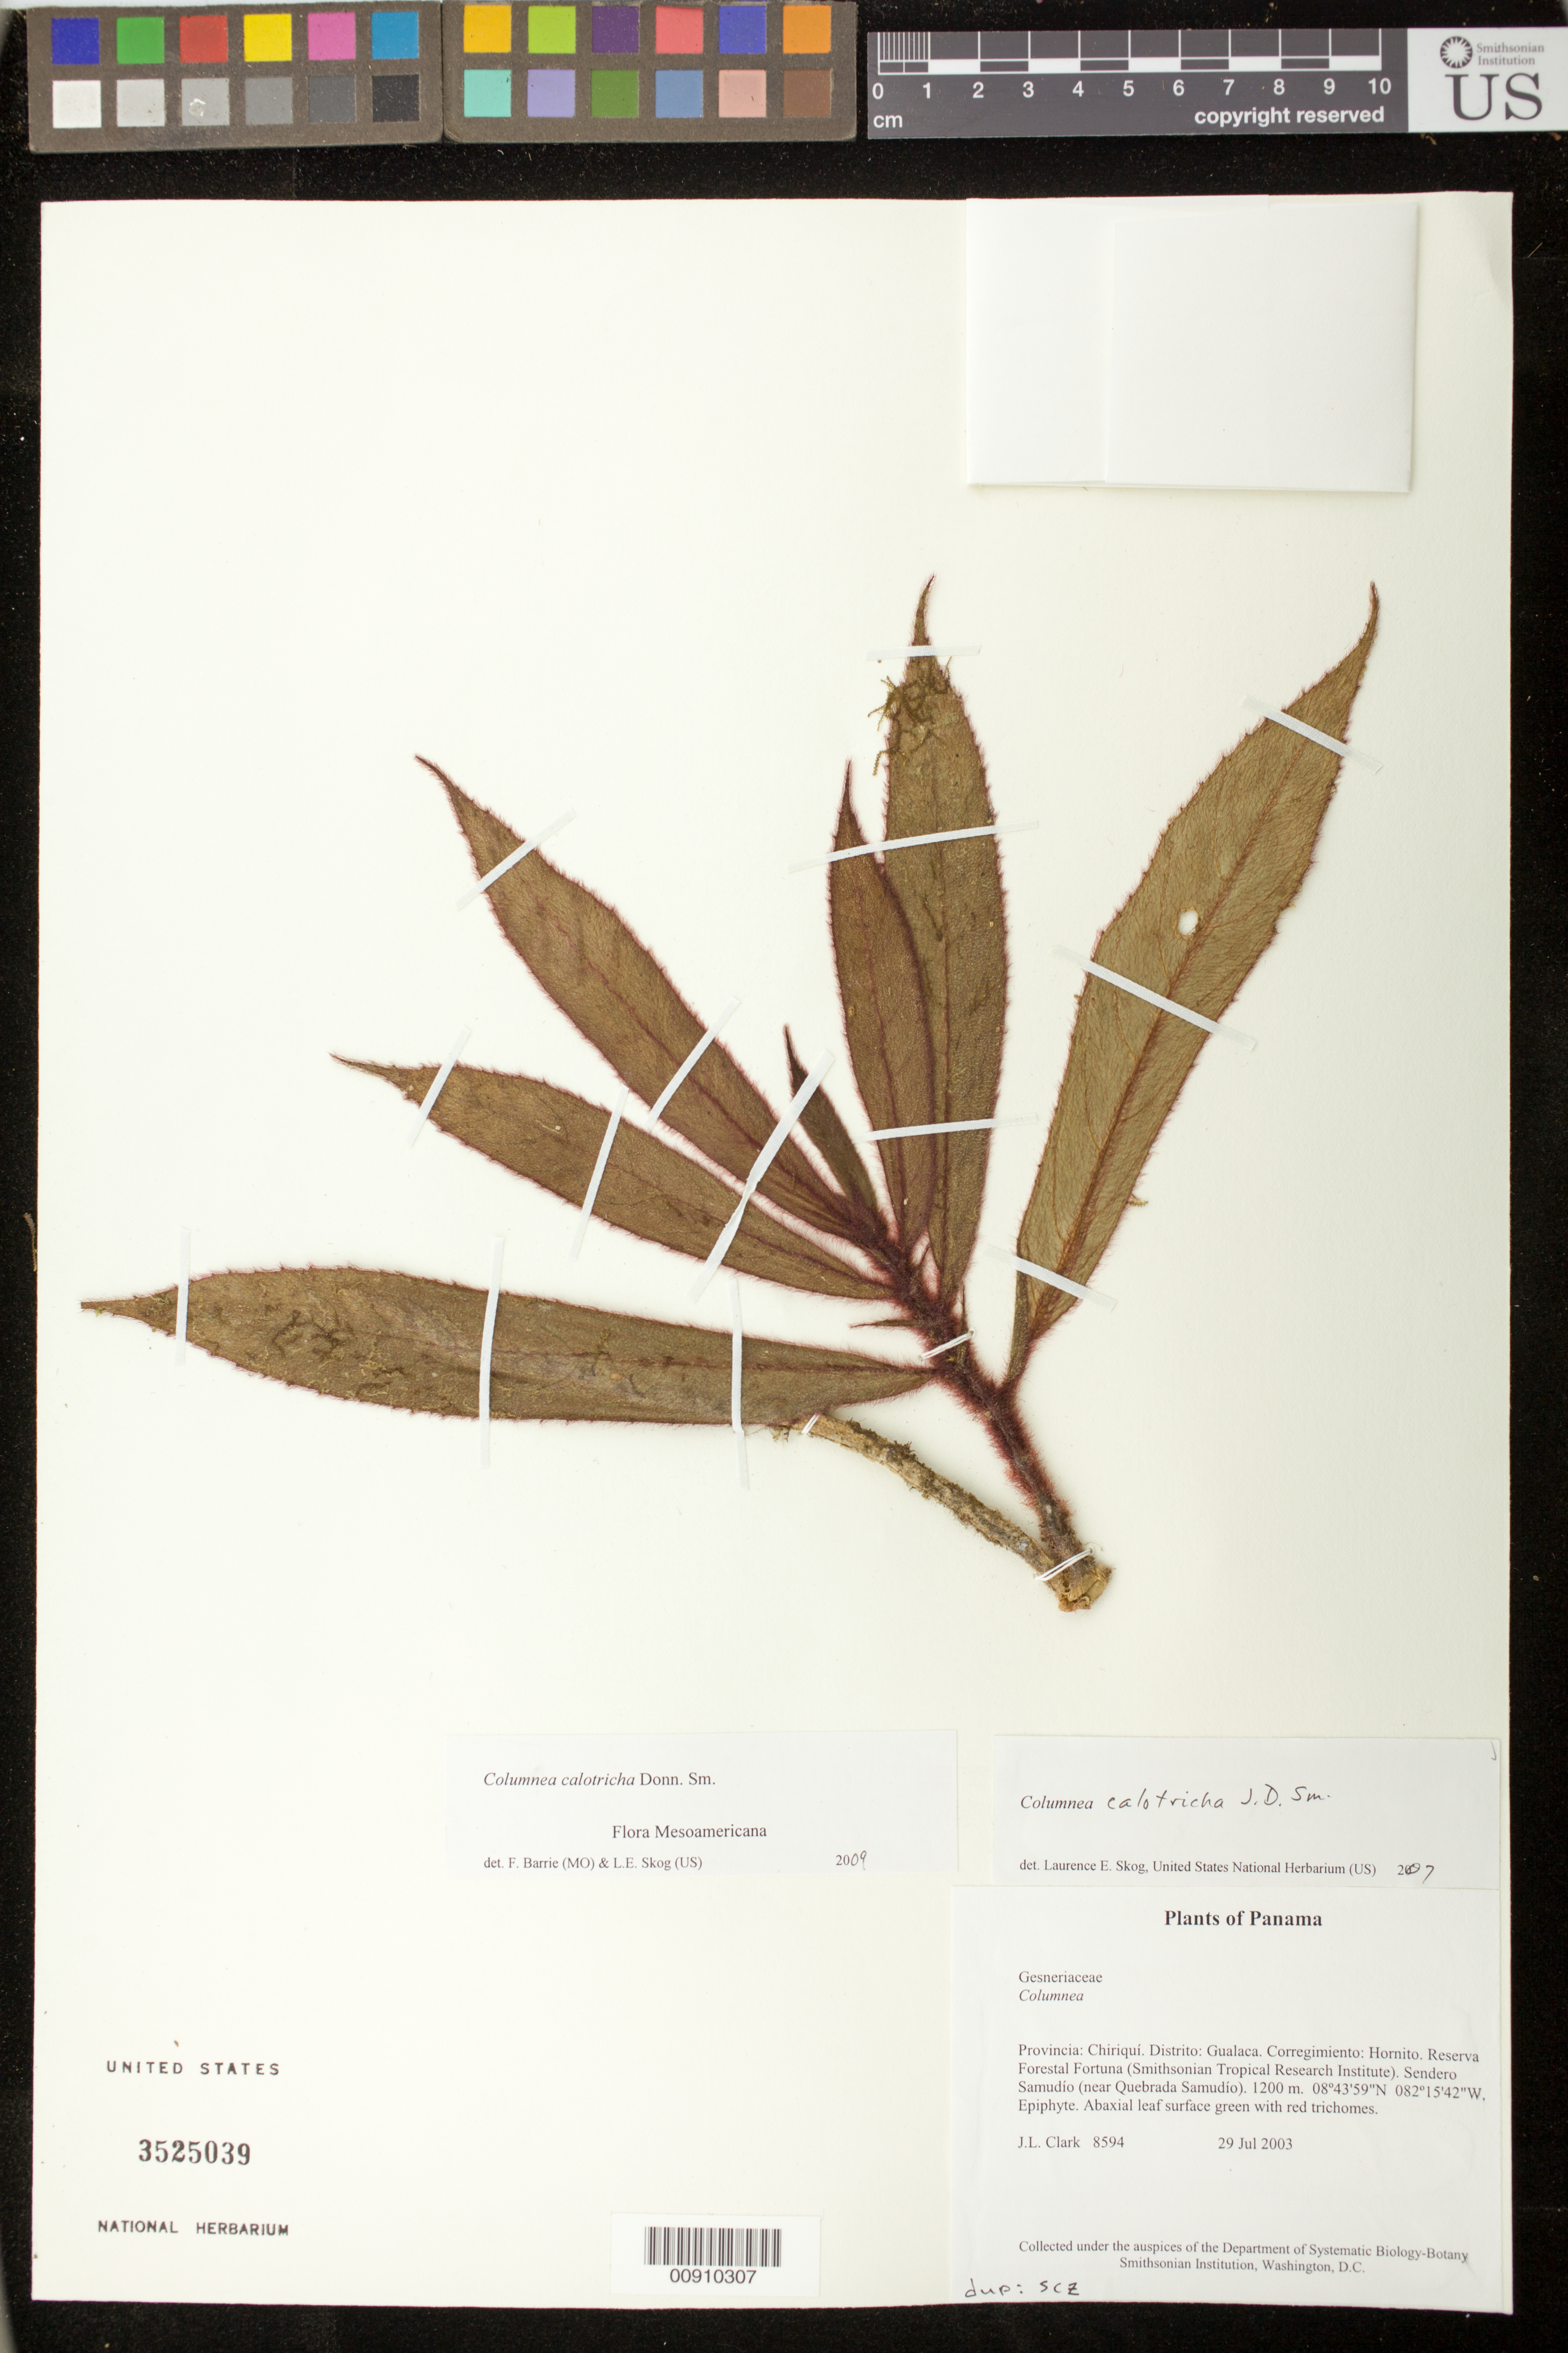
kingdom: Plantae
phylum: Tracheophyta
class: Magnoliopsida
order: Lamiales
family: Gesneriaceae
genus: Columnea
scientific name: Columnea polyantha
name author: (Wiehler) L.E. Skog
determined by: Skog, Laurence E.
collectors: J. L. Clark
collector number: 8594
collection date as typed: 29 Jul 2003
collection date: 2003-07-29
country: Panama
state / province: Chiriquí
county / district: Gualaca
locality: Gualaca. Corregimiento: Hornito. Reserva Forestal Fortuna (Smithsonian Tropical Research Institute). Sendero Samudío (near Quebrada Samudío).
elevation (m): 1200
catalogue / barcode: US 3525039